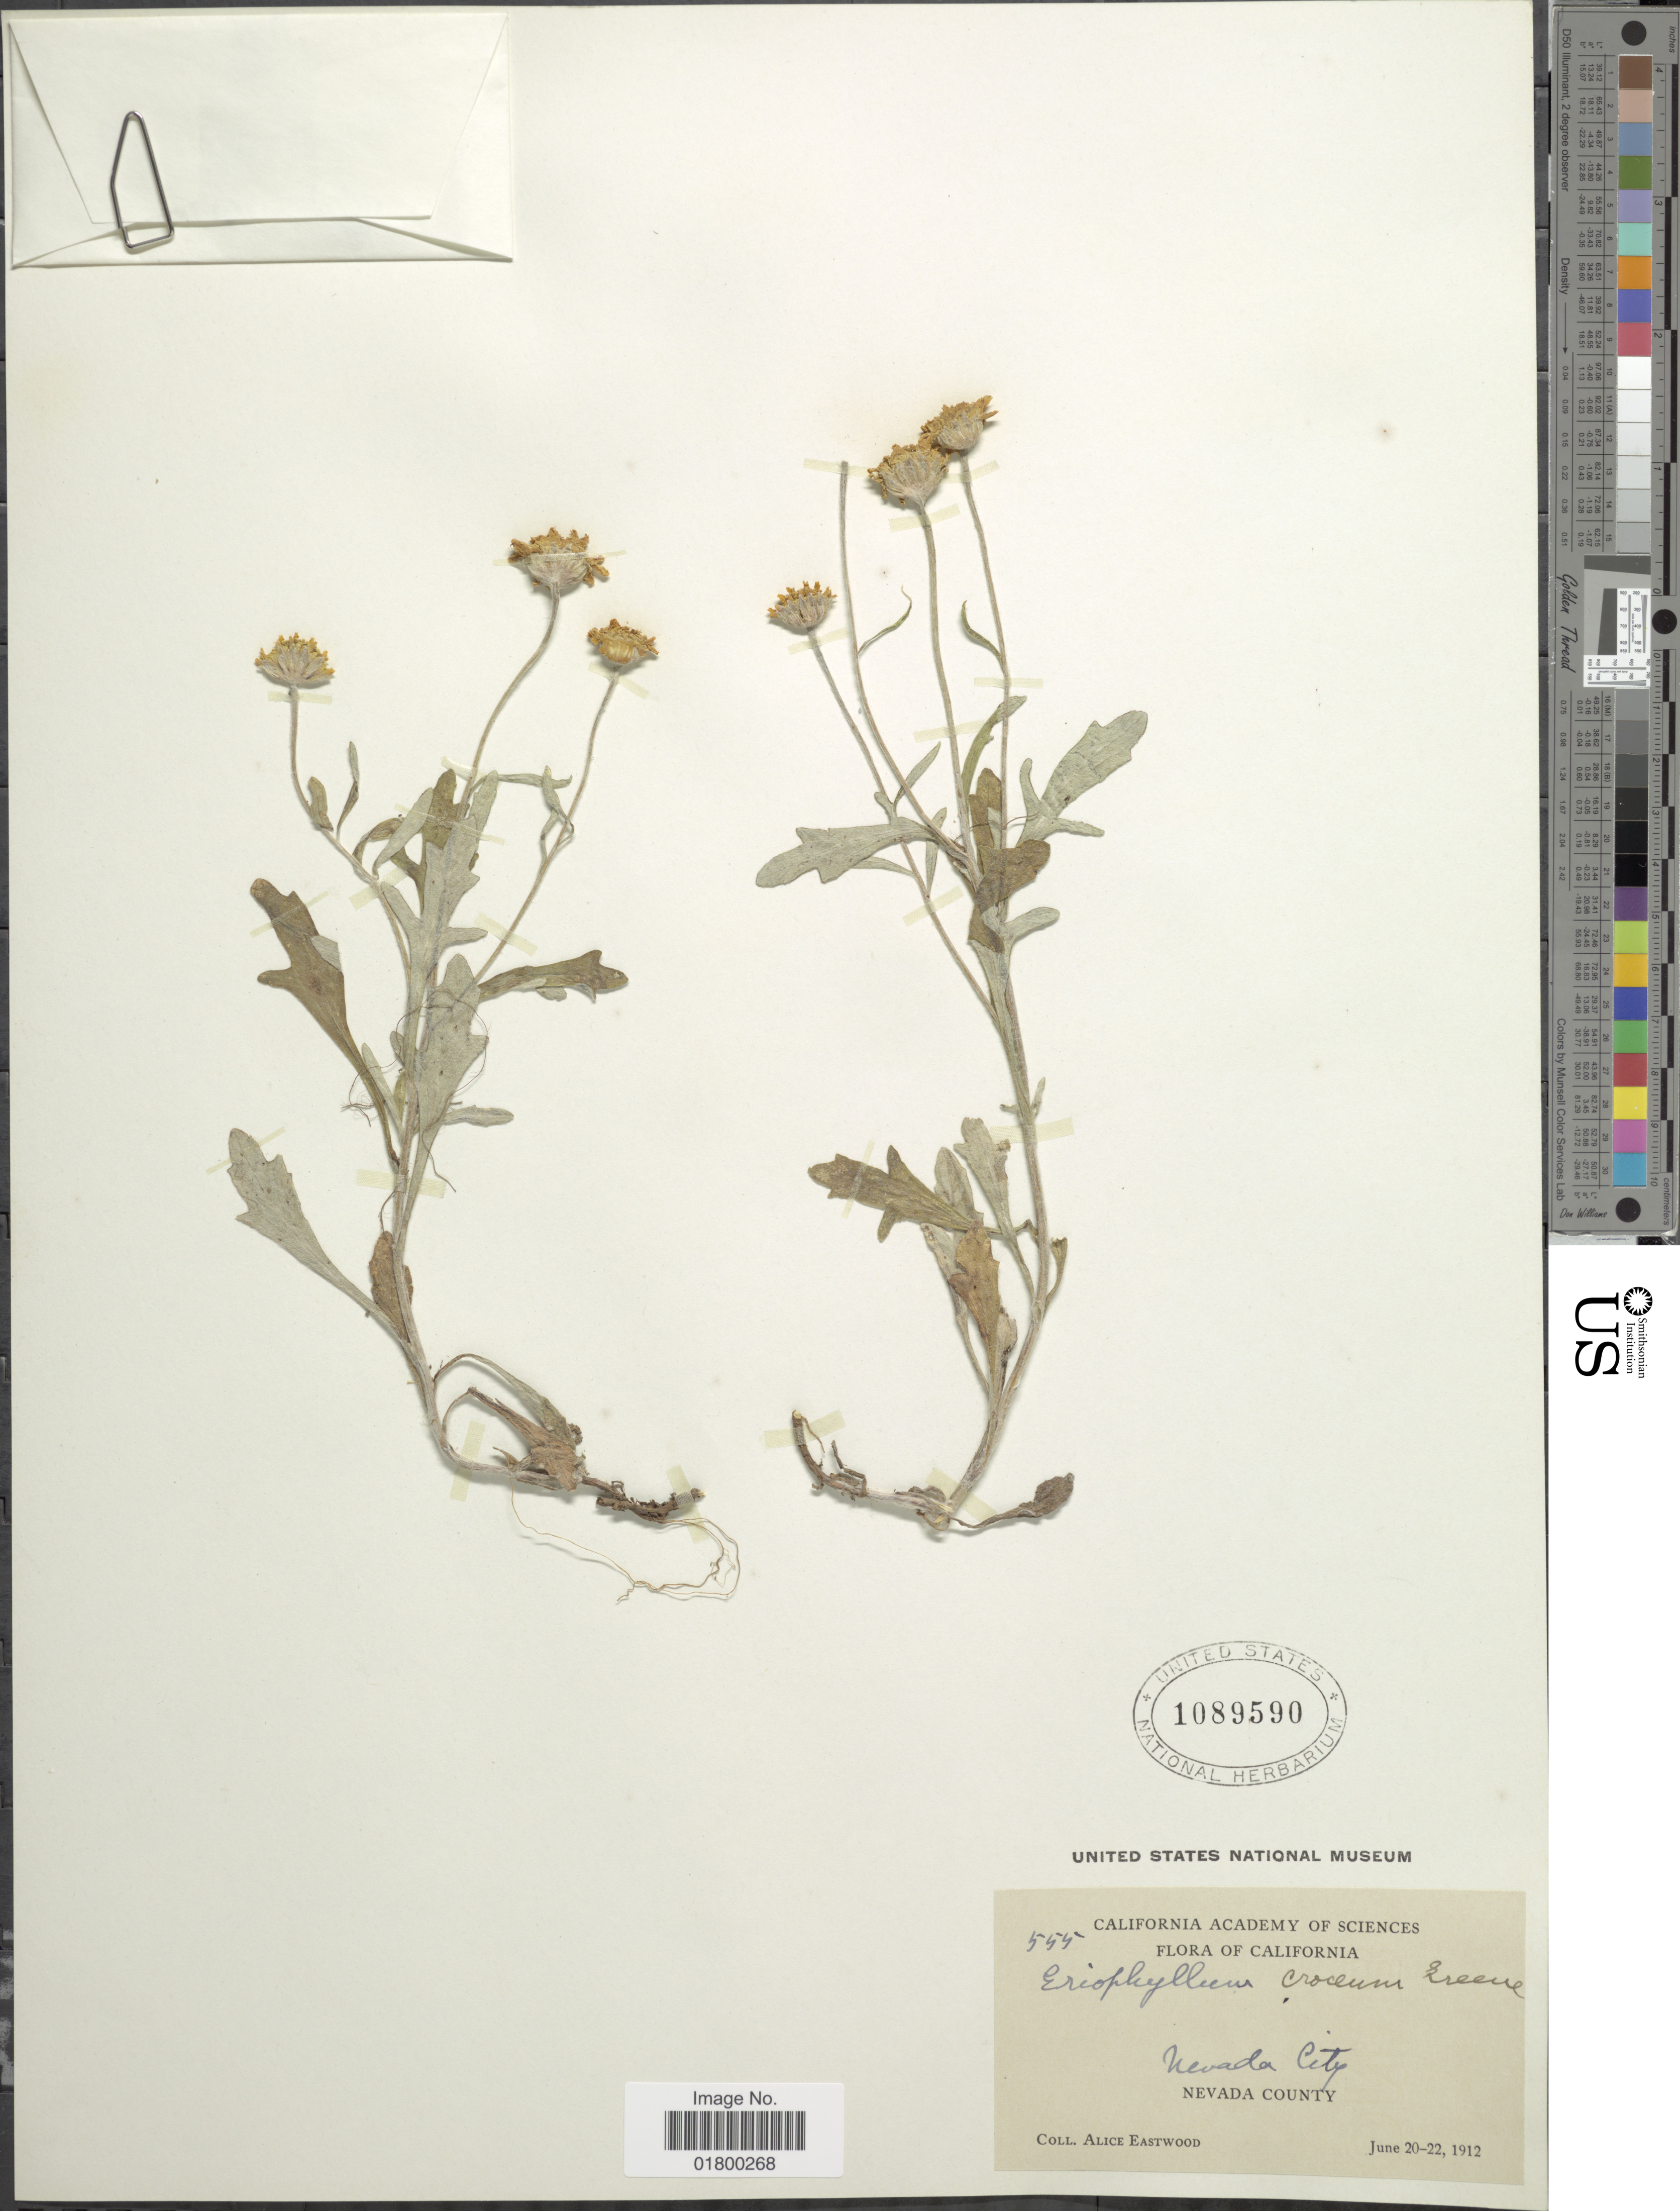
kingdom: Plantae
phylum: Tracheophyta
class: Magnoliopsida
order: Asterales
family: Asteraceae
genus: Eriophyllum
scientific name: Eriophyllum lanatum var. croceum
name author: (Greene) Jeps.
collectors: A. Eastwood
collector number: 555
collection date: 1912-06-20/1912-06-22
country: United States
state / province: California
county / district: Nevada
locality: Nevada City, Nevada County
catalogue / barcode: US 1089590